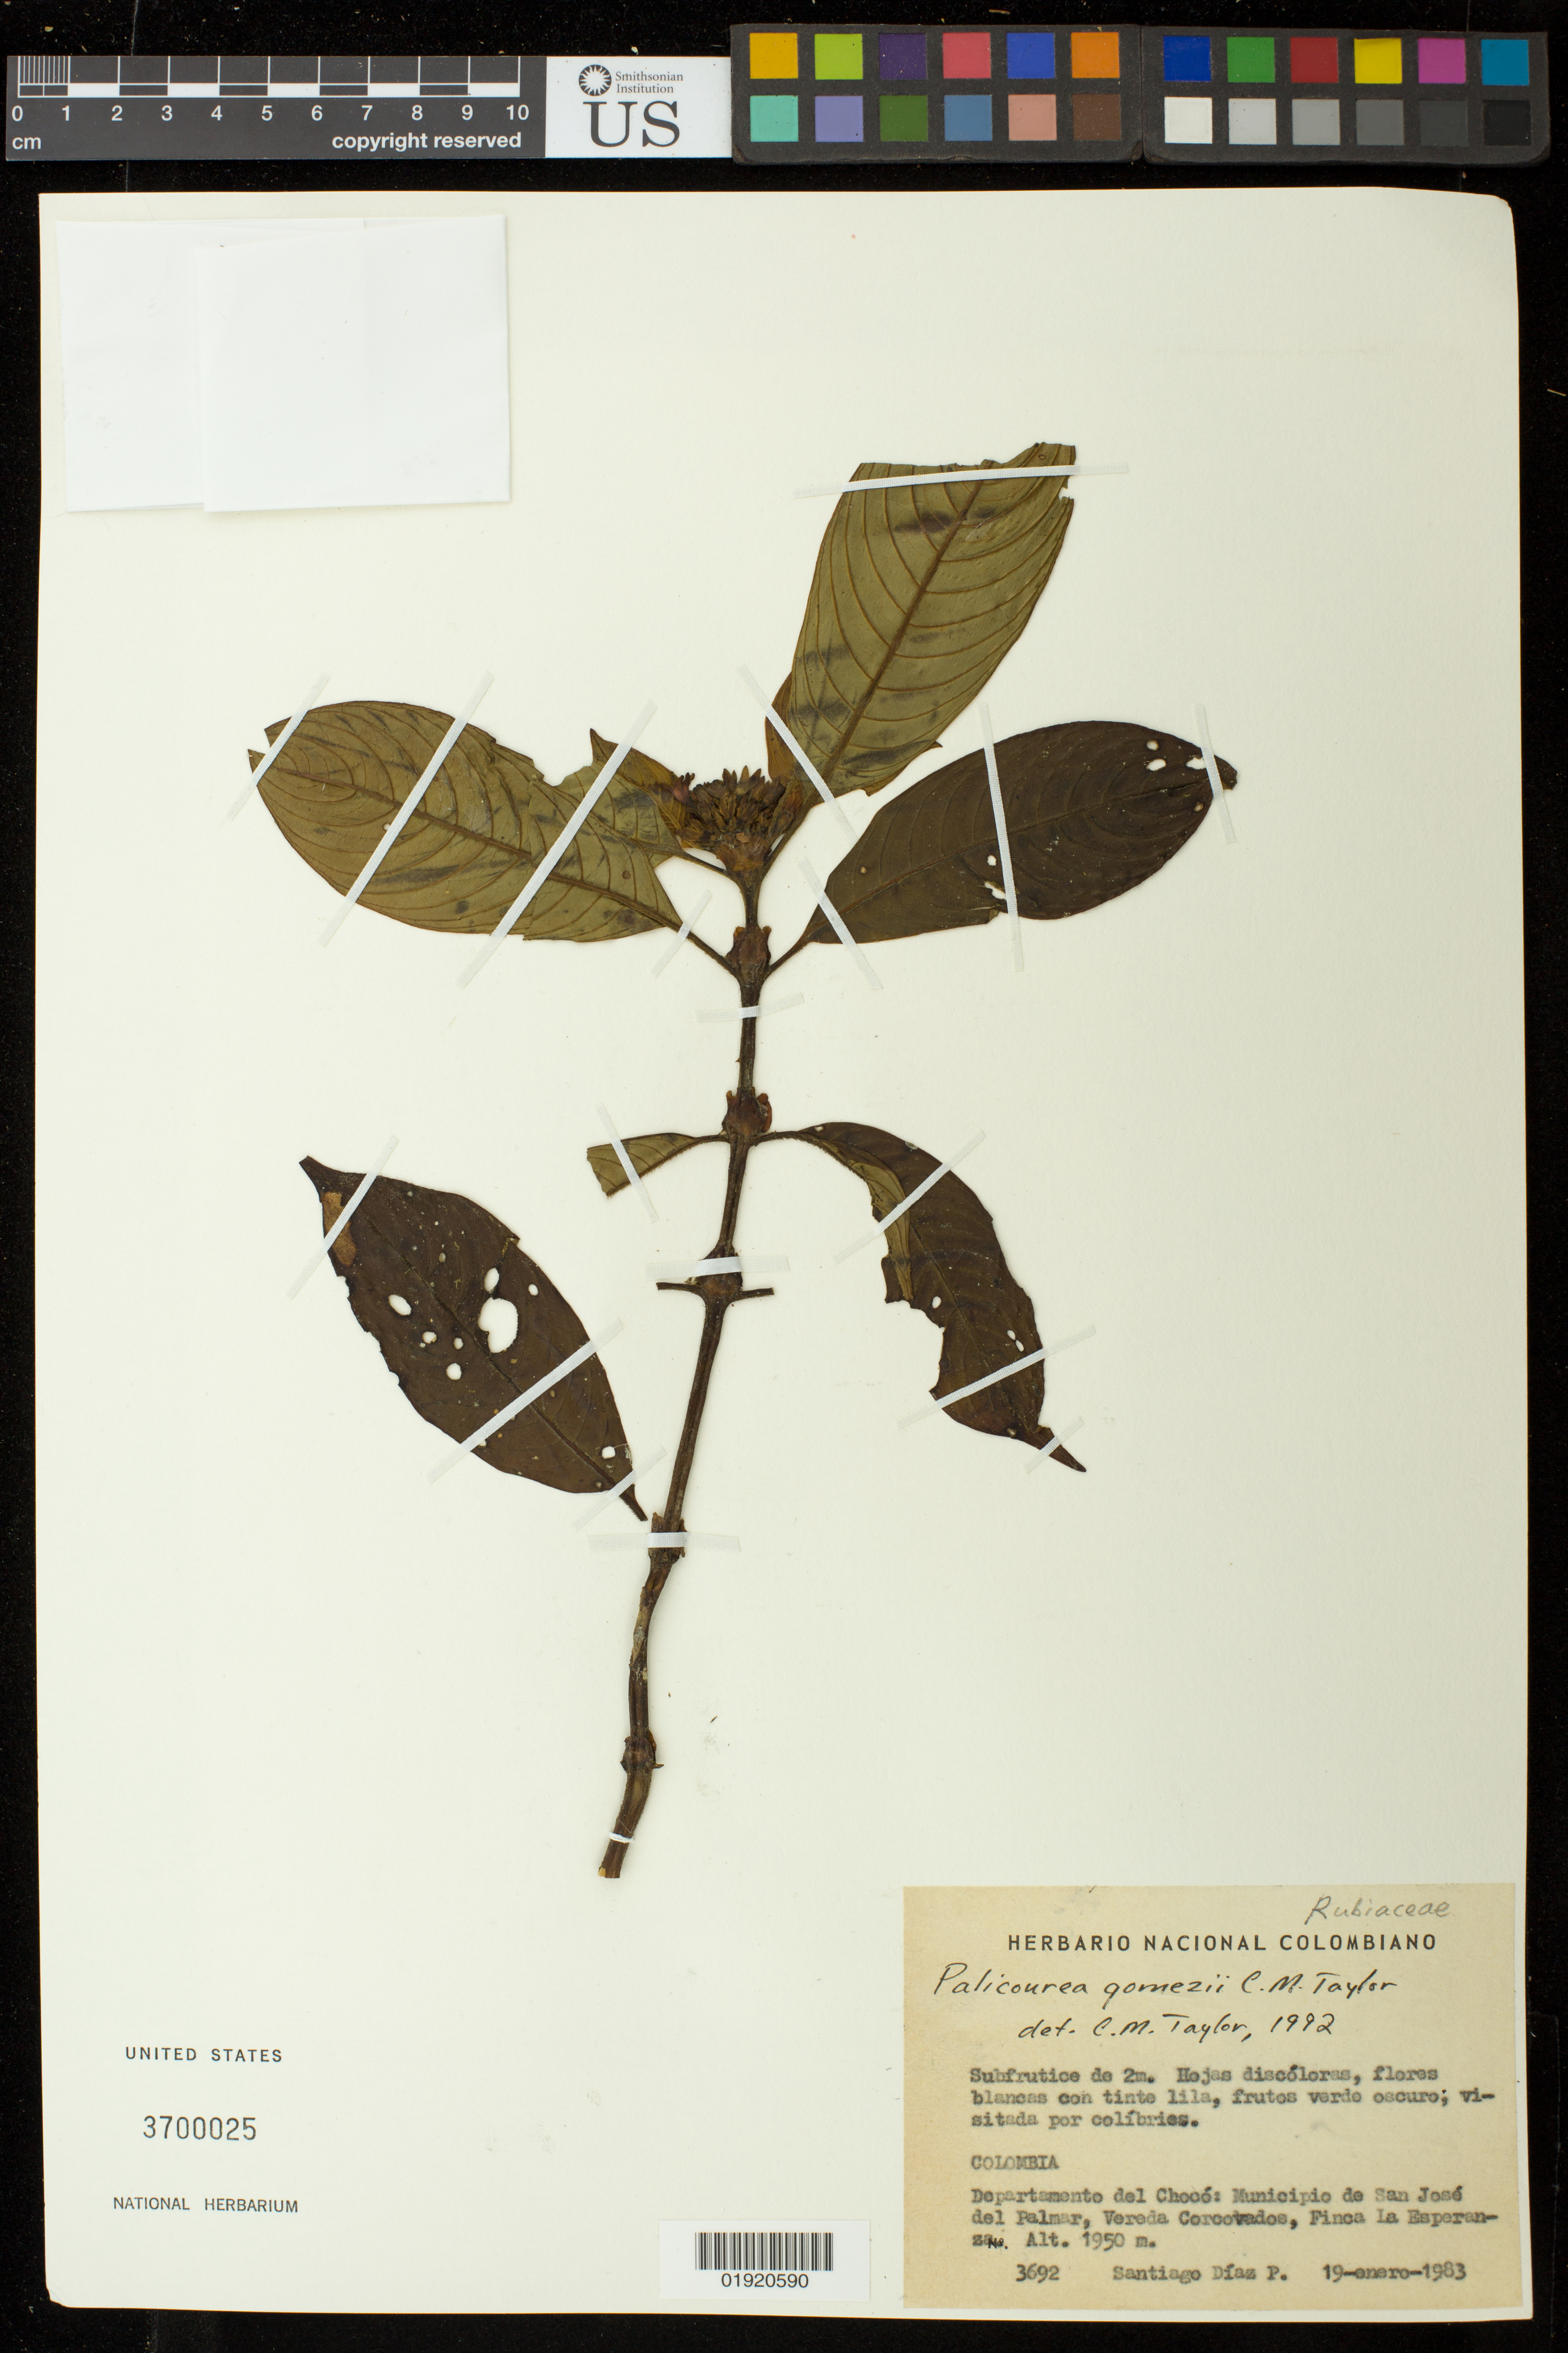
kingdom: Plantae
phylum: Tracheophyta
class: Magnoliopsida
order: Gentianales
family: Rubiaceae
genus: Palicourea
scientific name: Palicourea gomezii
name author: C.M. Taylor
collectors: S. Díaz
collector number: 3692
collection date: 1983-01-19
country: Colombia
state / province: Chocó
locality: Colombia. Departamento del Choco: Municipio de San Jose del Palmar, Veredia Corcovados, Finca la Esperanza.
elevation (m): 1950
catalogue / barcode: US 3700025